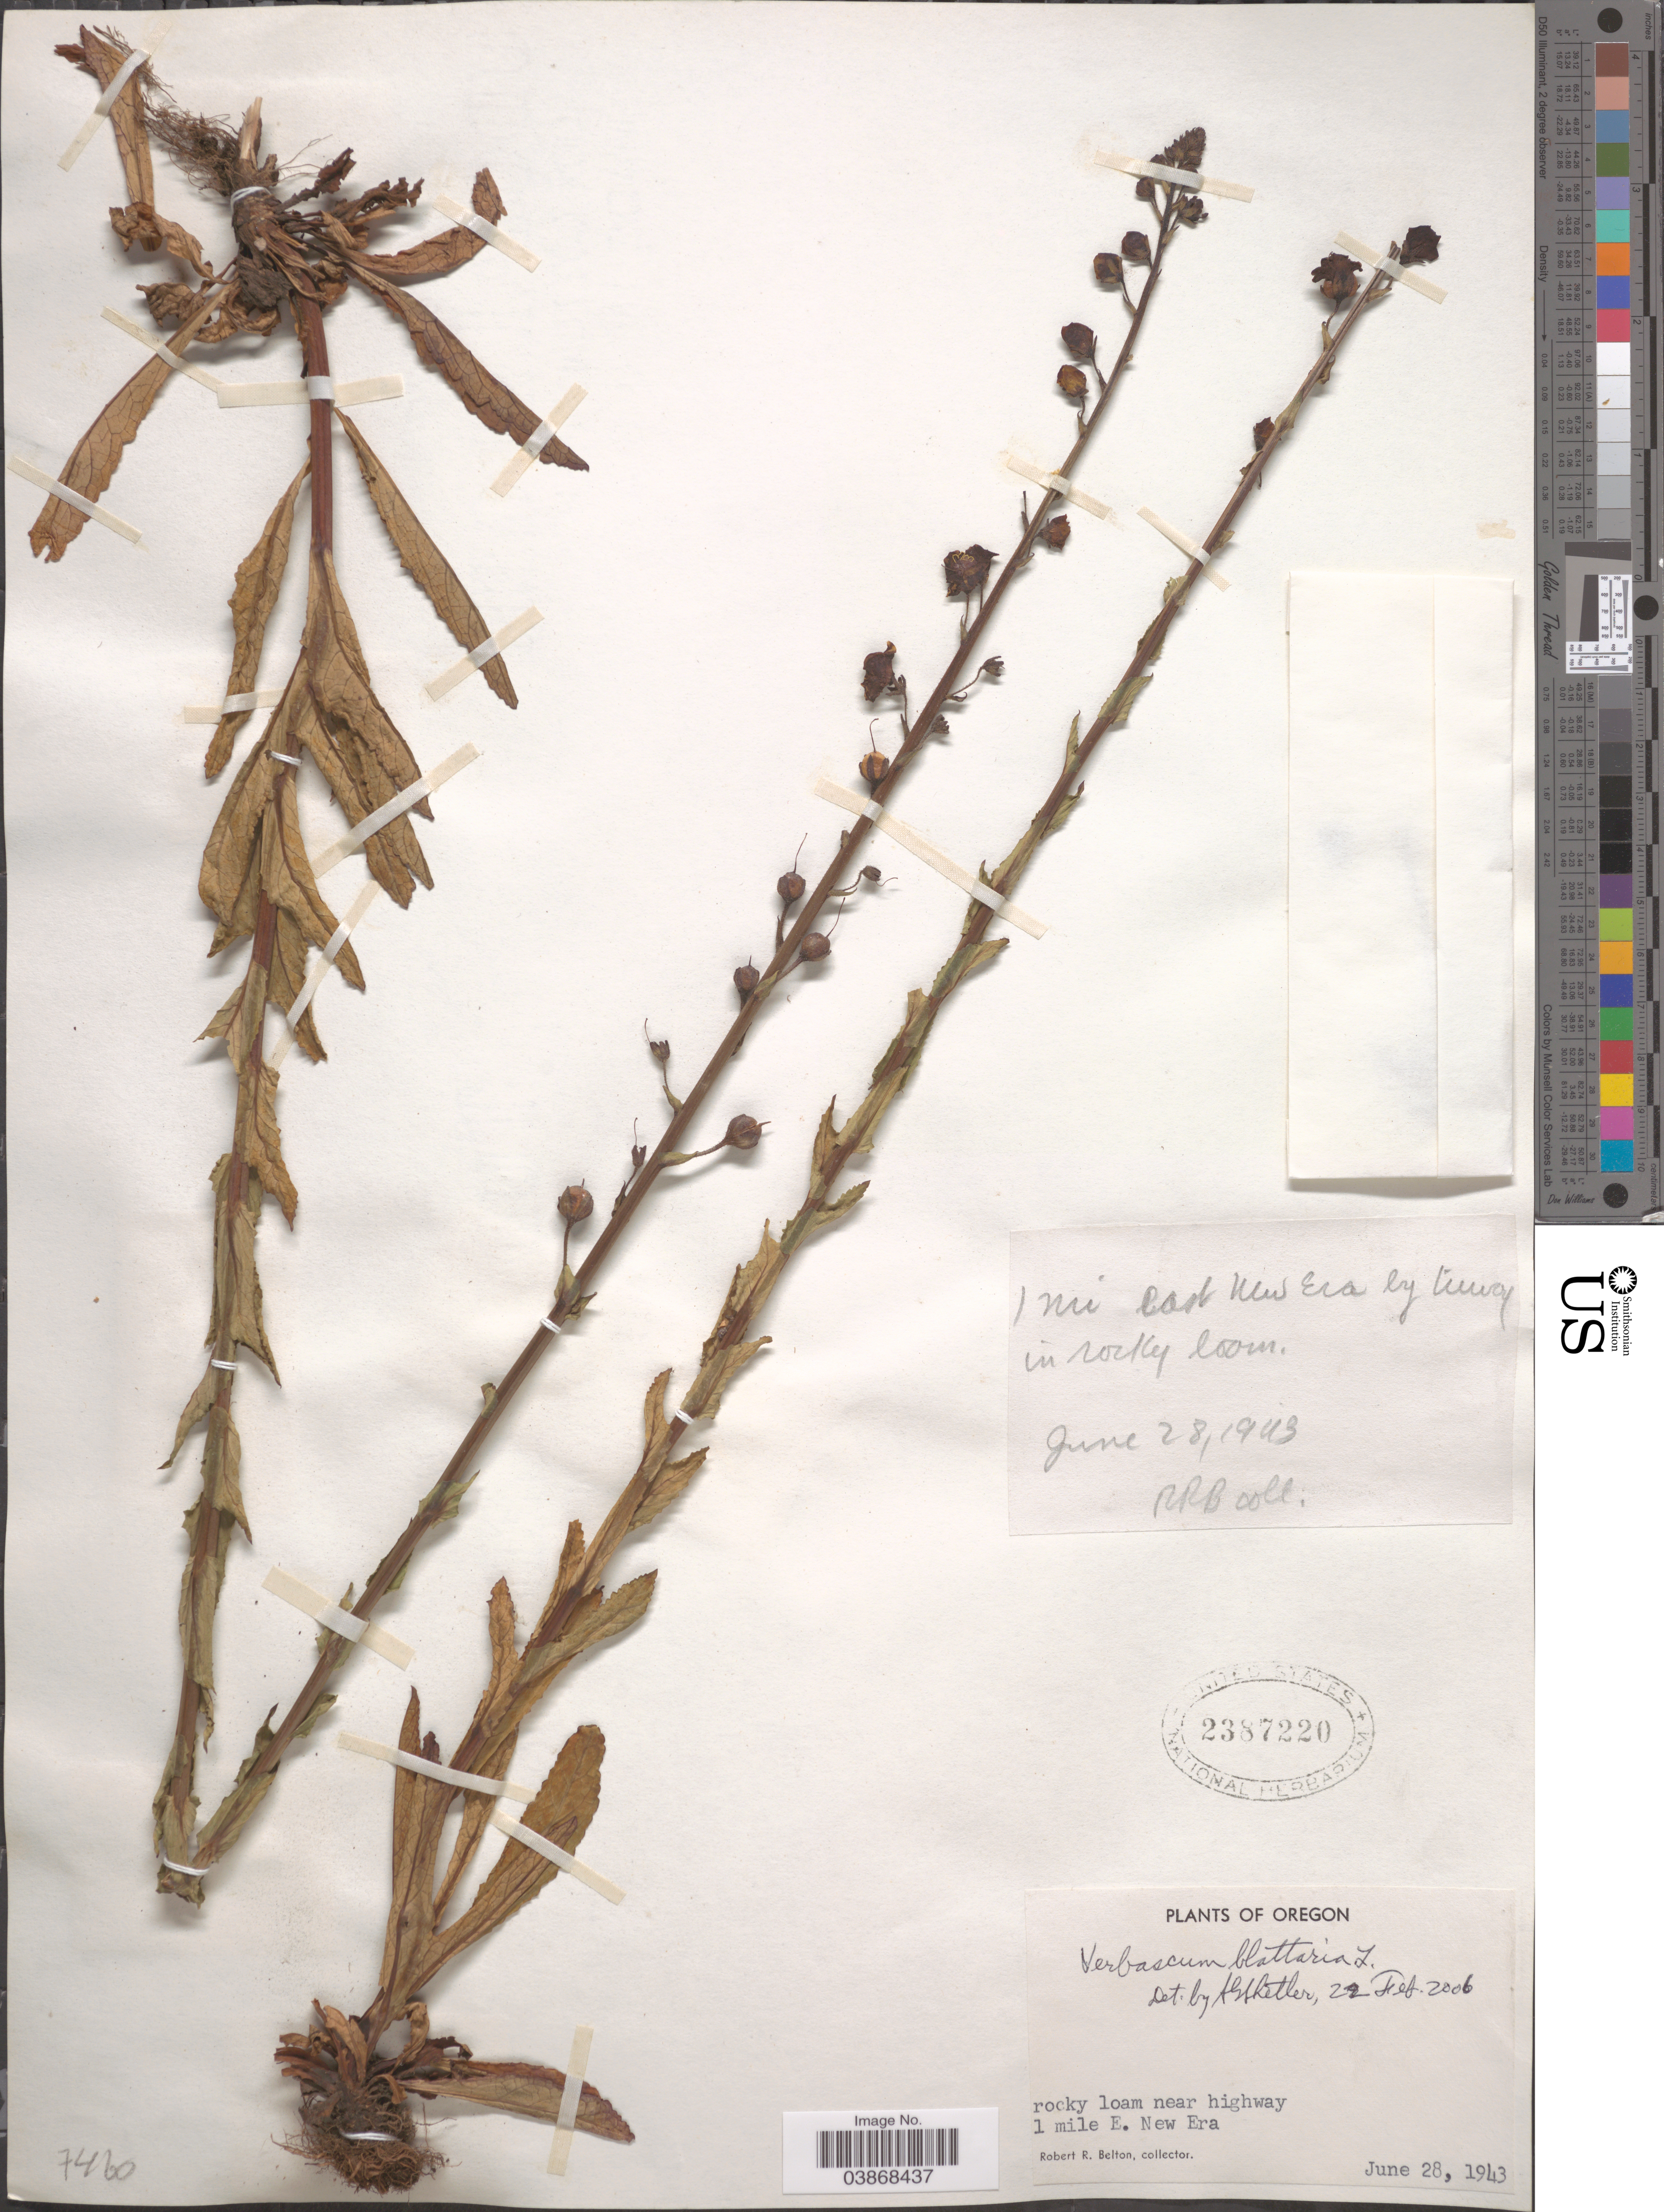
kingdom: Plantae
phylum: Tracheophyta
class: Magnoliopsida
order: Lamiales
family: Scrophulariaceae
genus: Verbascum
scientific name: Verbascum blattaria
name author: L.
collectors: R. Belton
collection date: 1943-06-28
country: United States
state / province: Oregon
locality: Near highway, 1 mile east. New Era.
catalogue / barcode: US 2387220